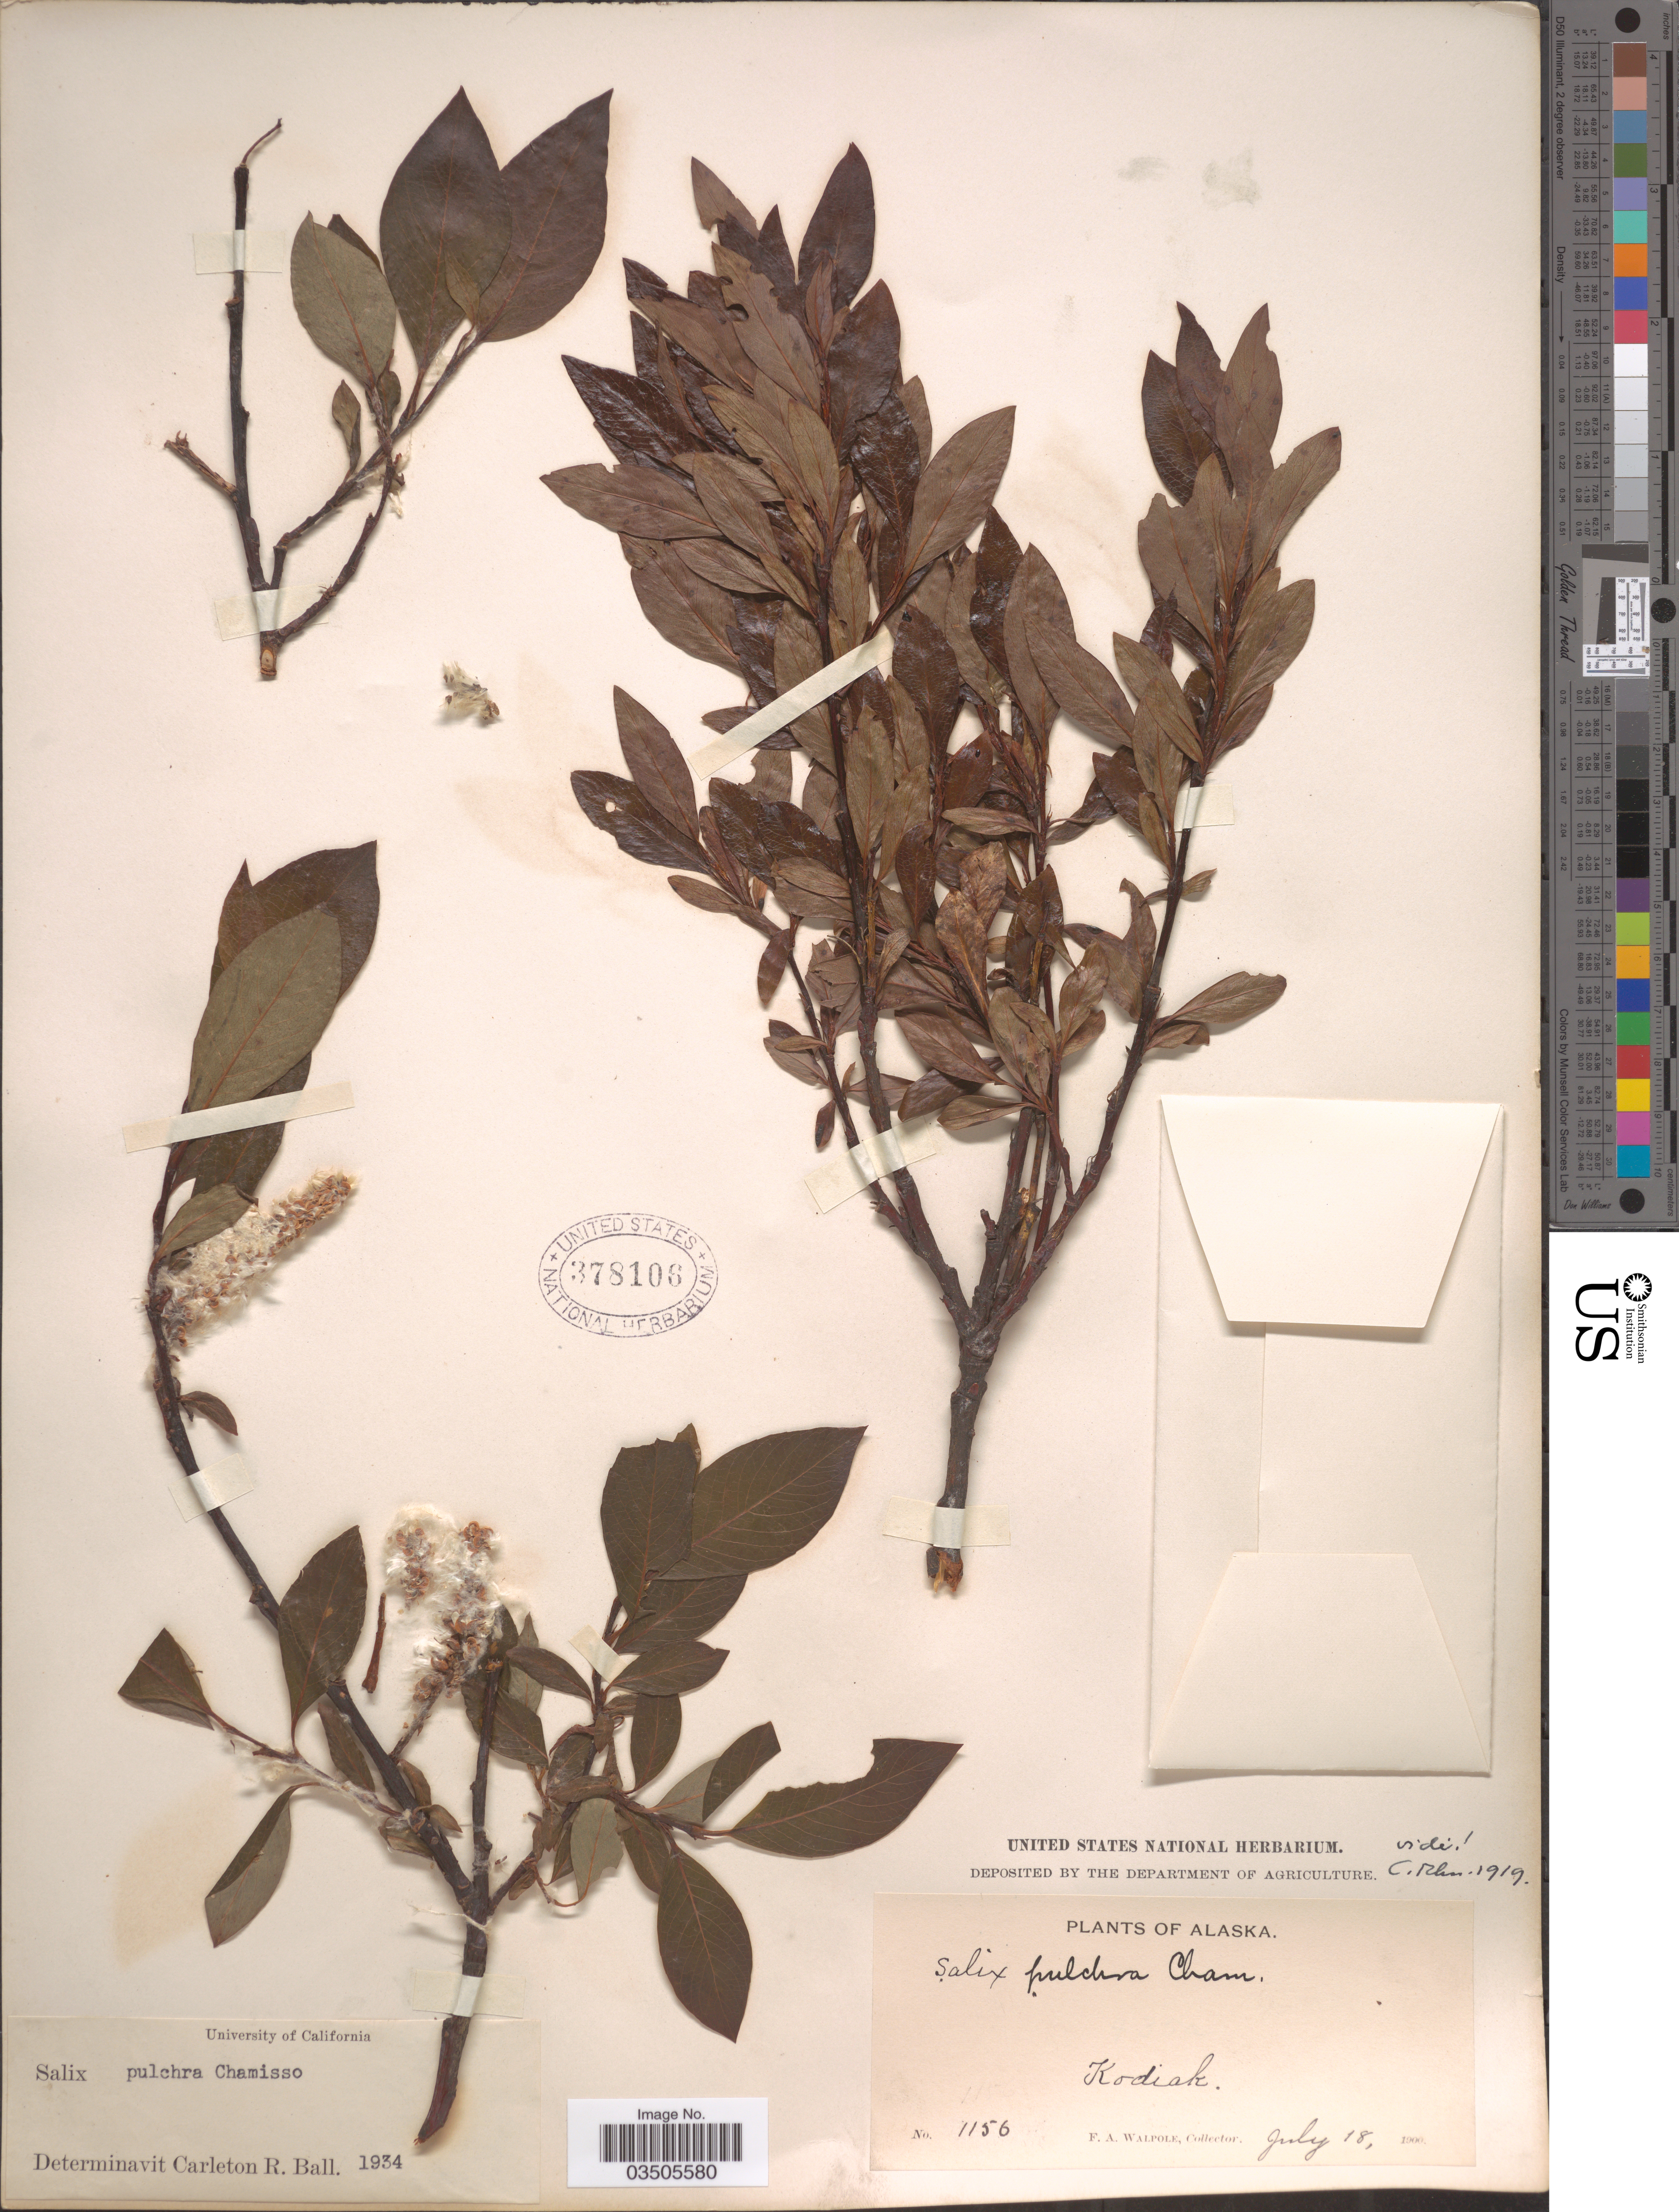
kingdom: Plantae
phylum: Tracheophyta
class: Magnoliopsida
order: Malpighiales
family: Salicaceae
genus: Salix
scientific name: Salix pulchra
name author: Cham.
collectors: F. Walpole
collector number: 1156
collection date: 1900-07-18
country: United States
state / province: Alaska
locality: Kodiak.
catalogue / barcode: US 378106